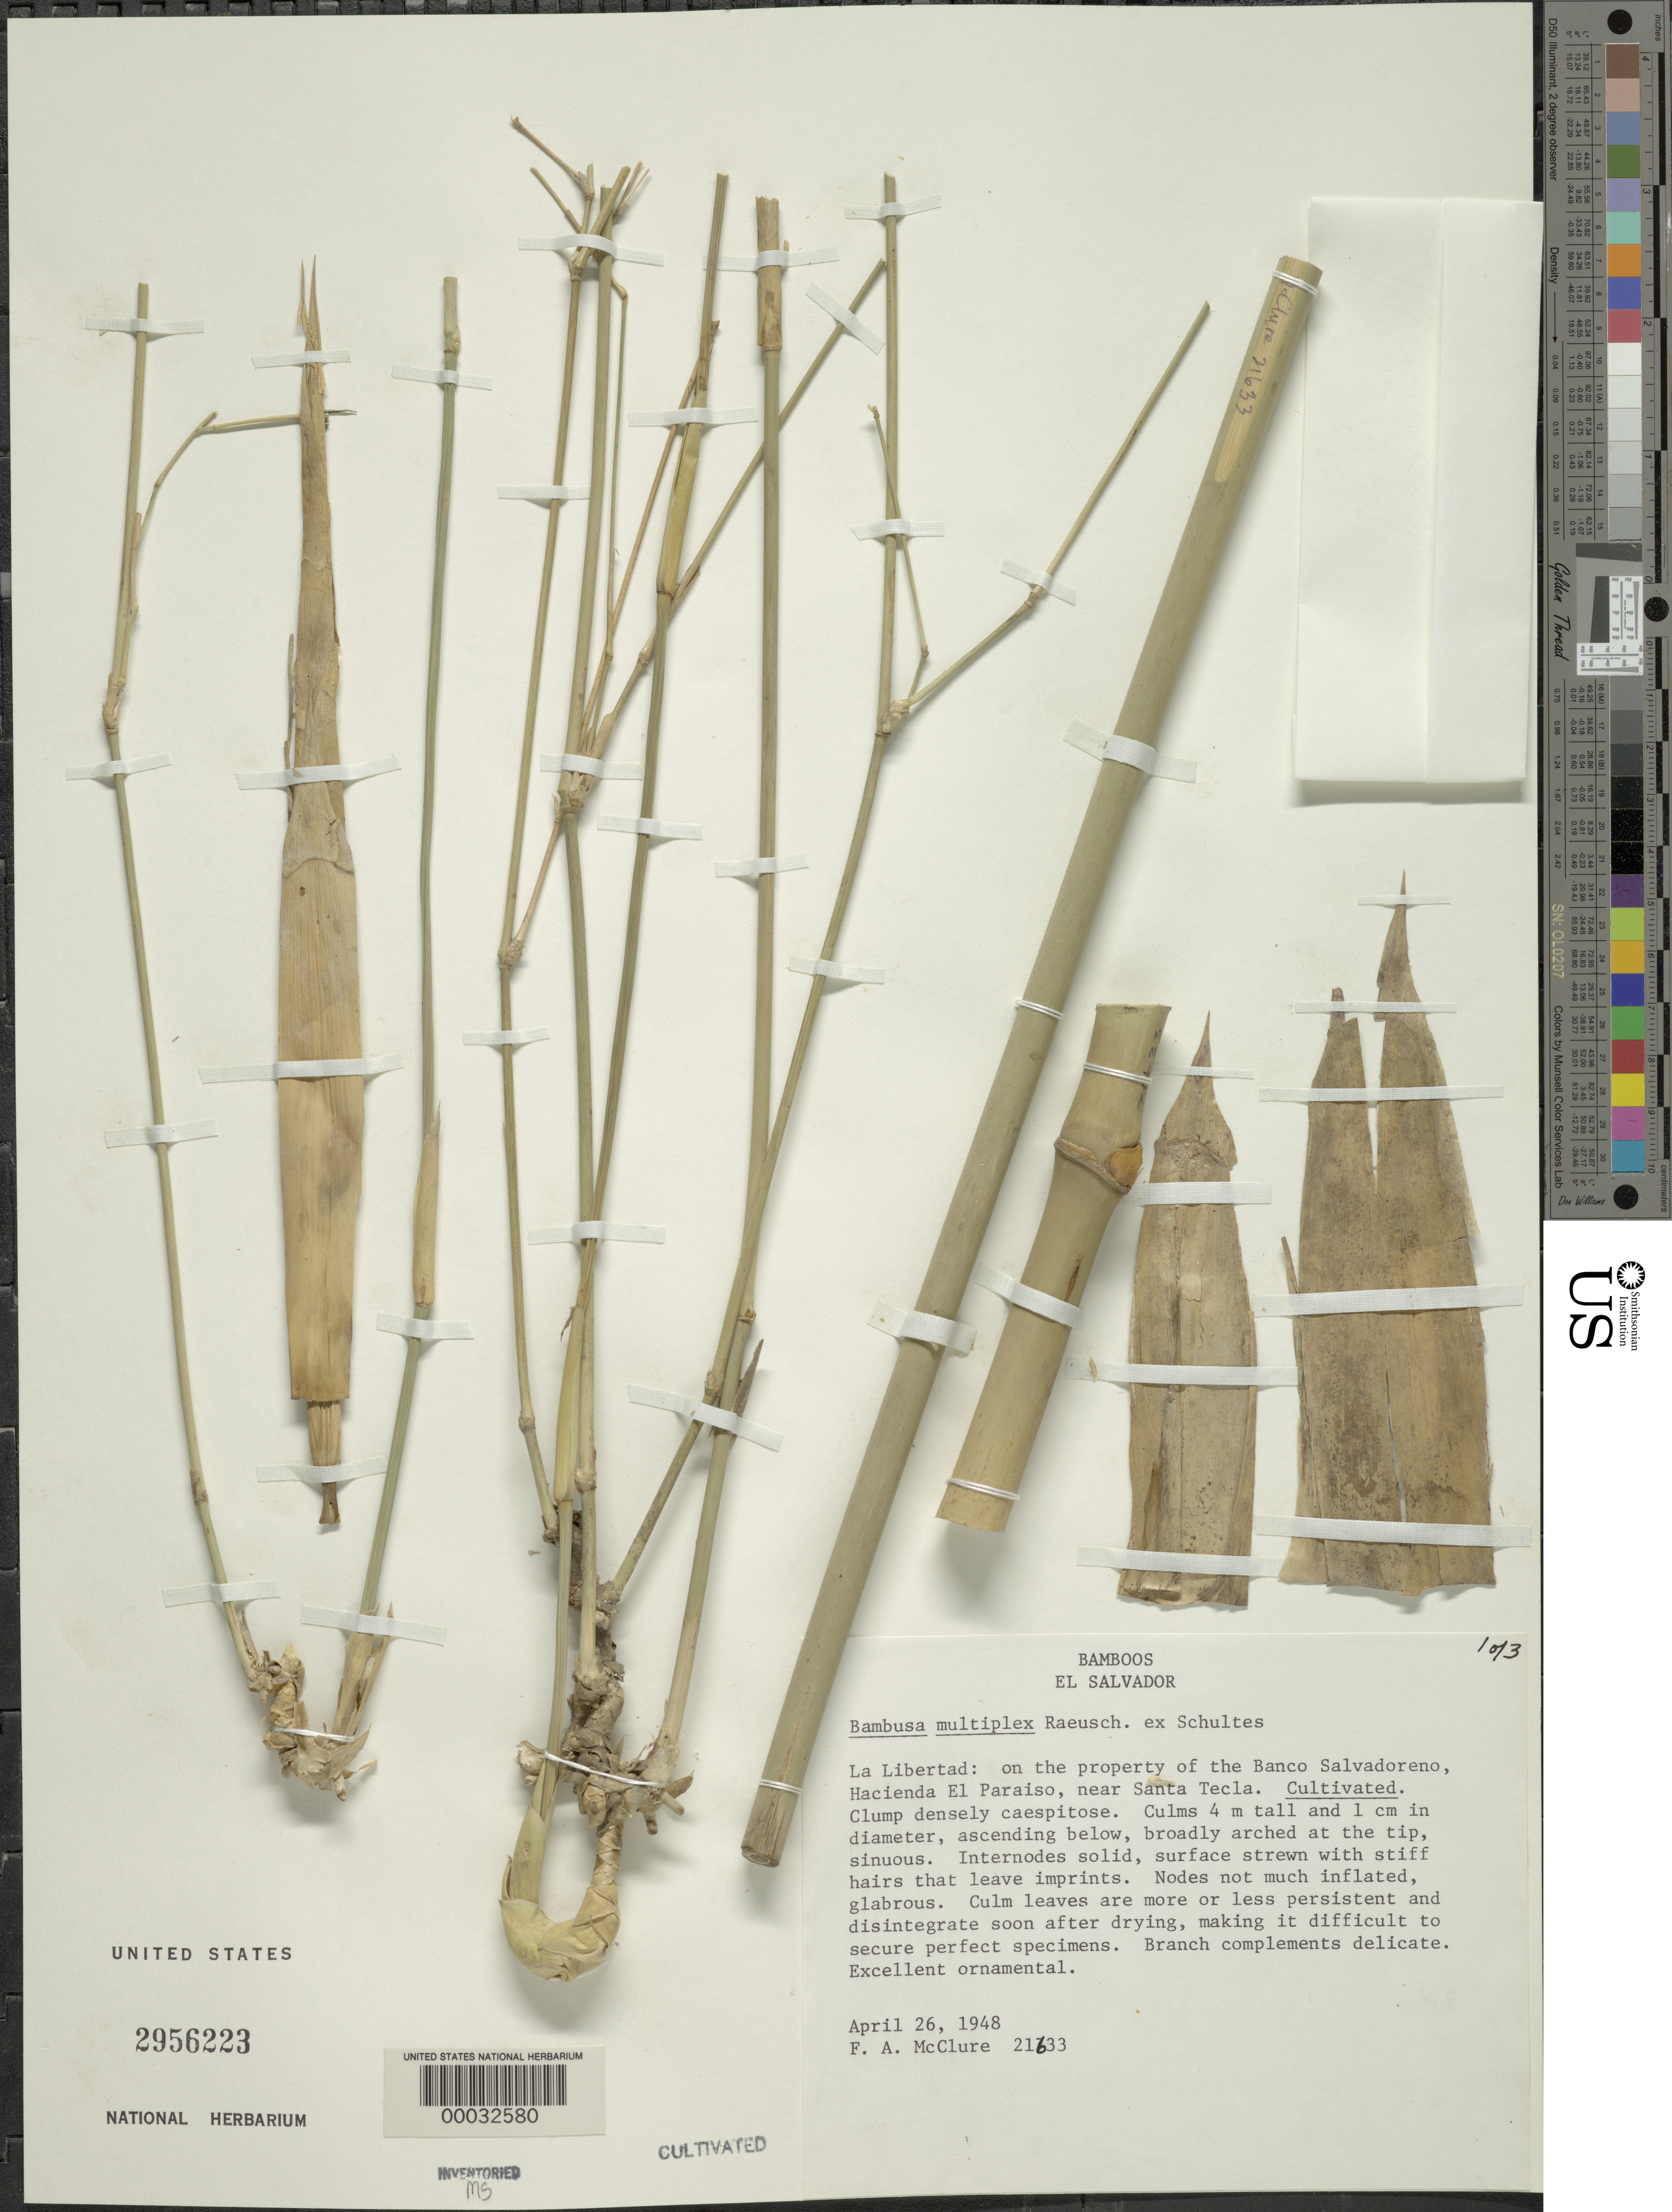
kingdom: Plantae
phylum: Tracheophyta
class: Liliopsida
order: Poales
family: Poaceae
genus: Bambusa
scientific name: Bambusa multiplex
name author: (Lour.) Raeusch. ex Schult. & Schult. f.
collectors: F. A. McClure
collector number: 21633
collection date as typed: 26 Apr 1948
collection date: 1948-04-26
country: El Salvador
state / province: La Libertad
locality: Banco salvadoreno, hacienda el paraiso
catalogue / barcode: US 2956223